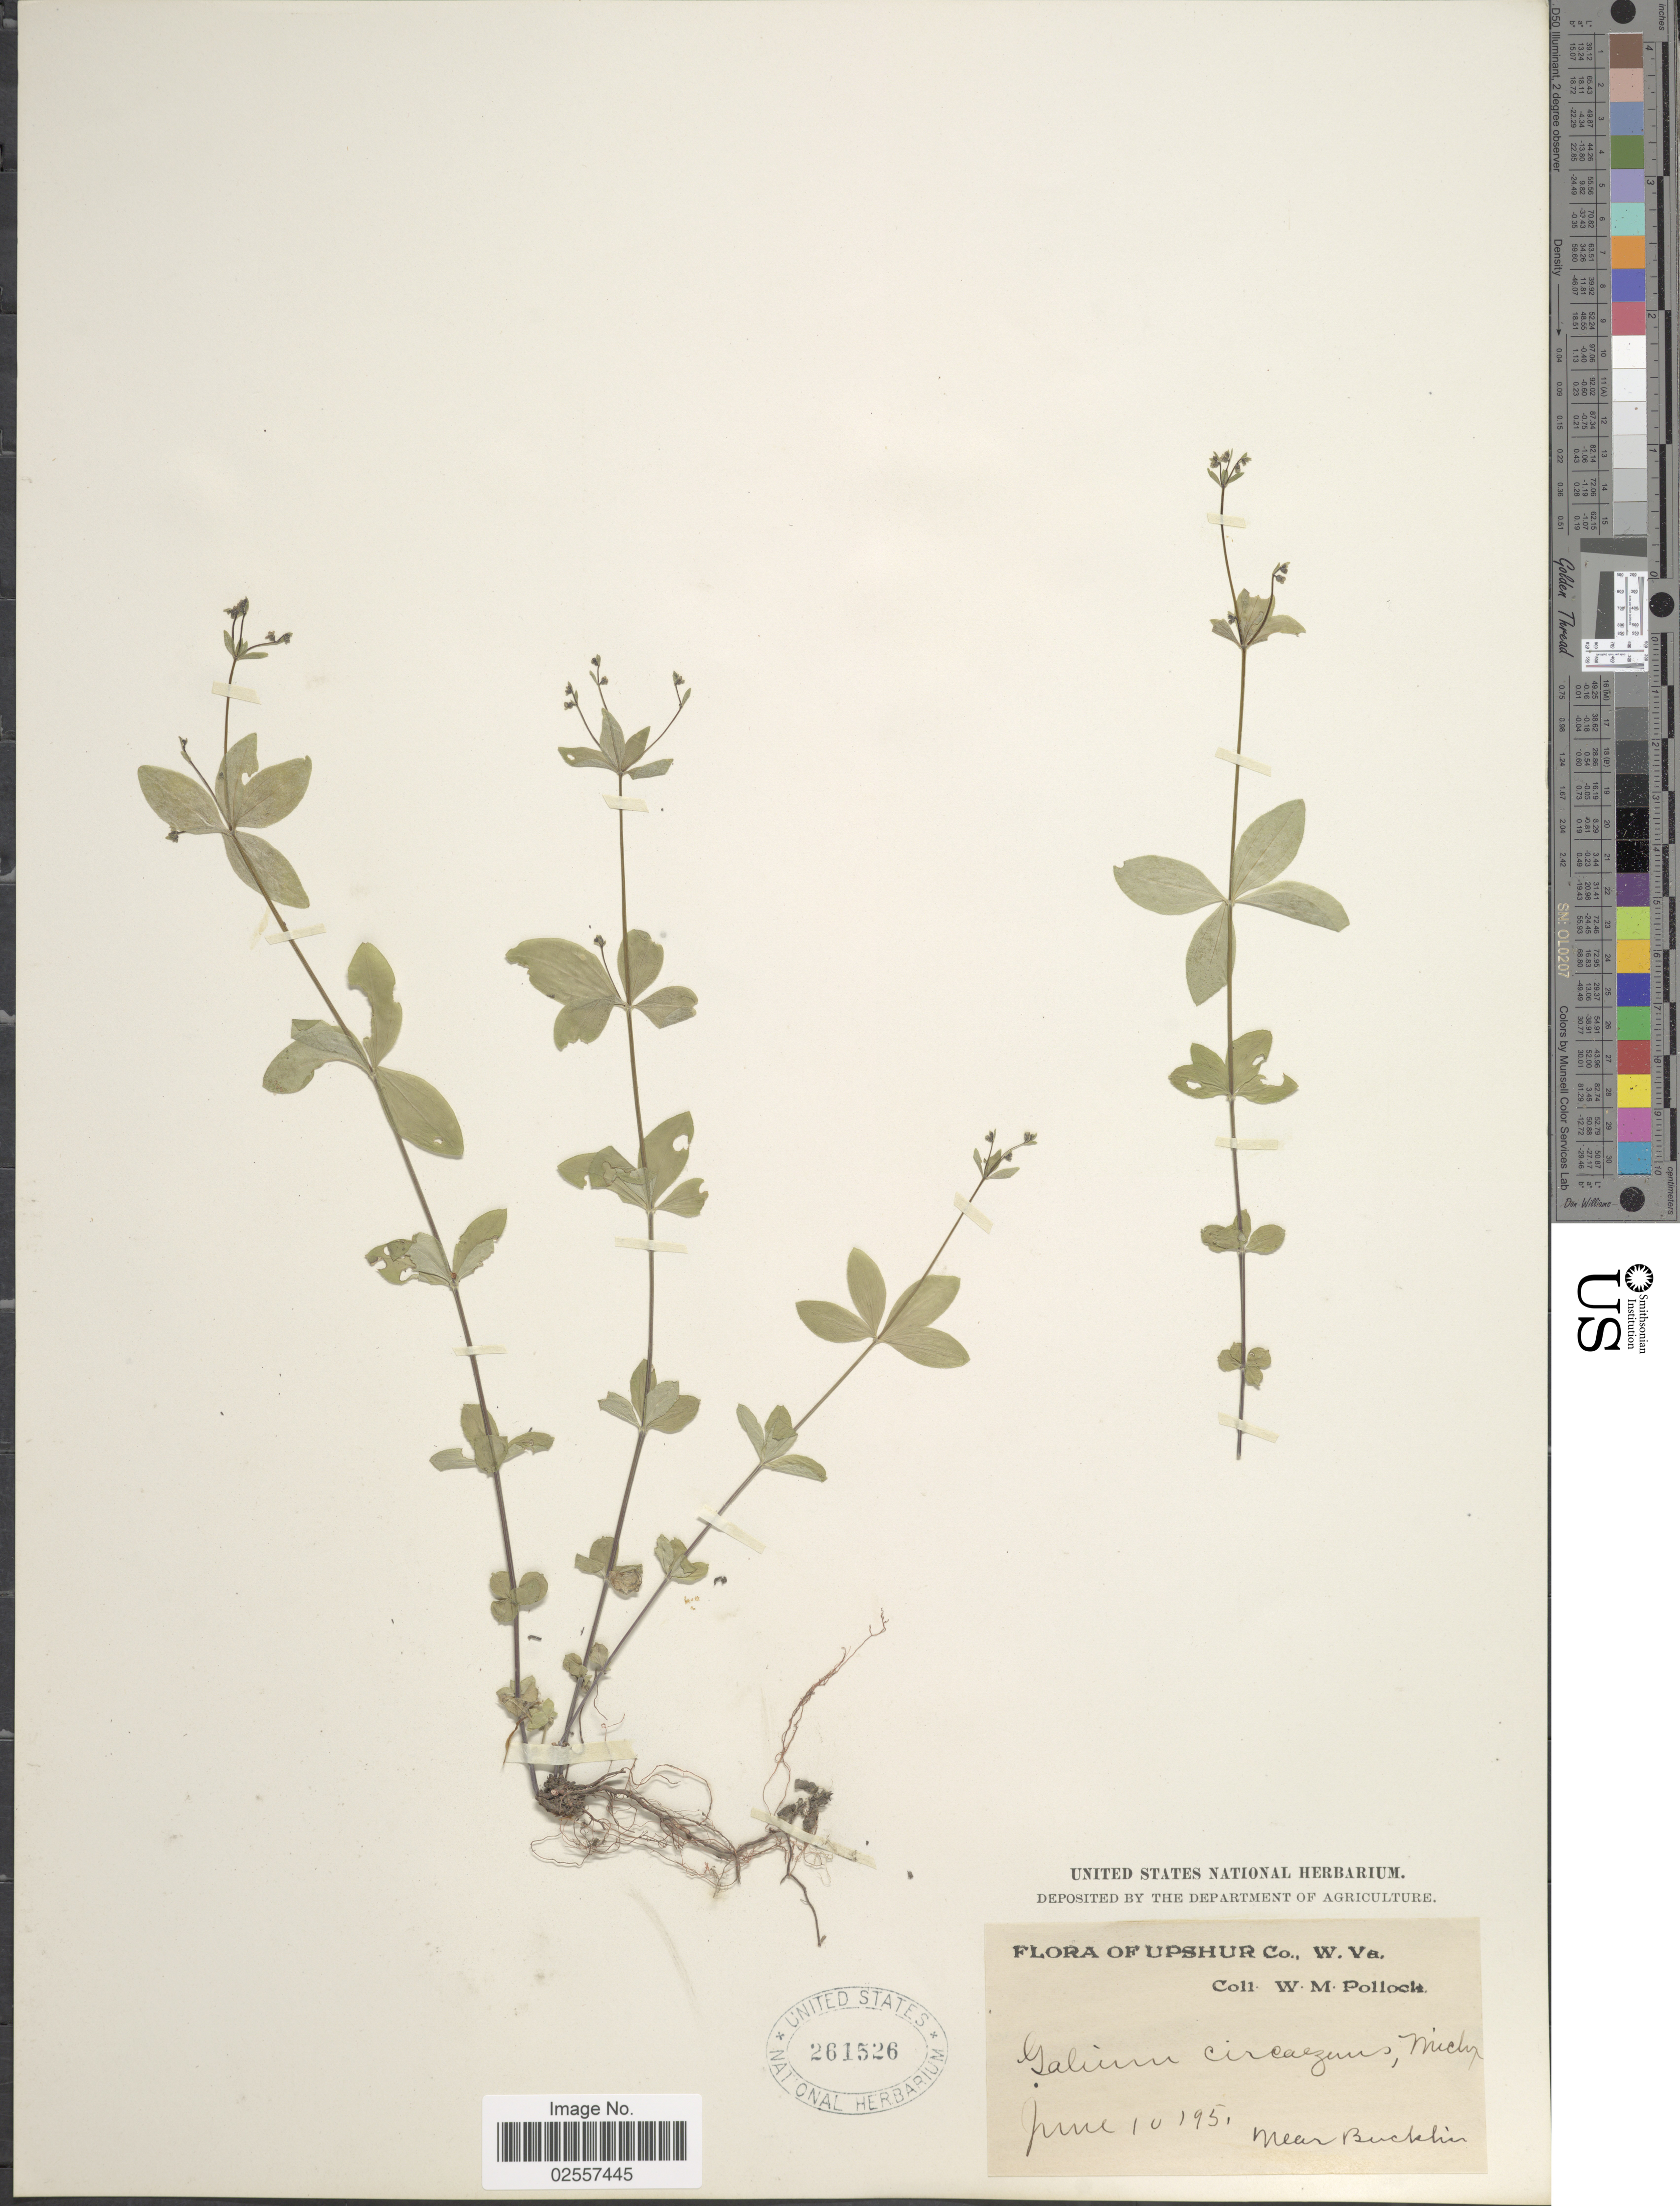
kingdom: Plantae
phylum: Tracheophyta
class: Magnoliopsida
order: Gentianales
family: Rubiaceae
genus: Galium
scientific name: Galium circaezans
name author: Michx.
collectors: W. M. Pollock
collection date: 1895-06-10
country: United States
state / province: West Virginia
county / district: Upshur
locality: Near Bucklin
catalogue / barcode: US 261526